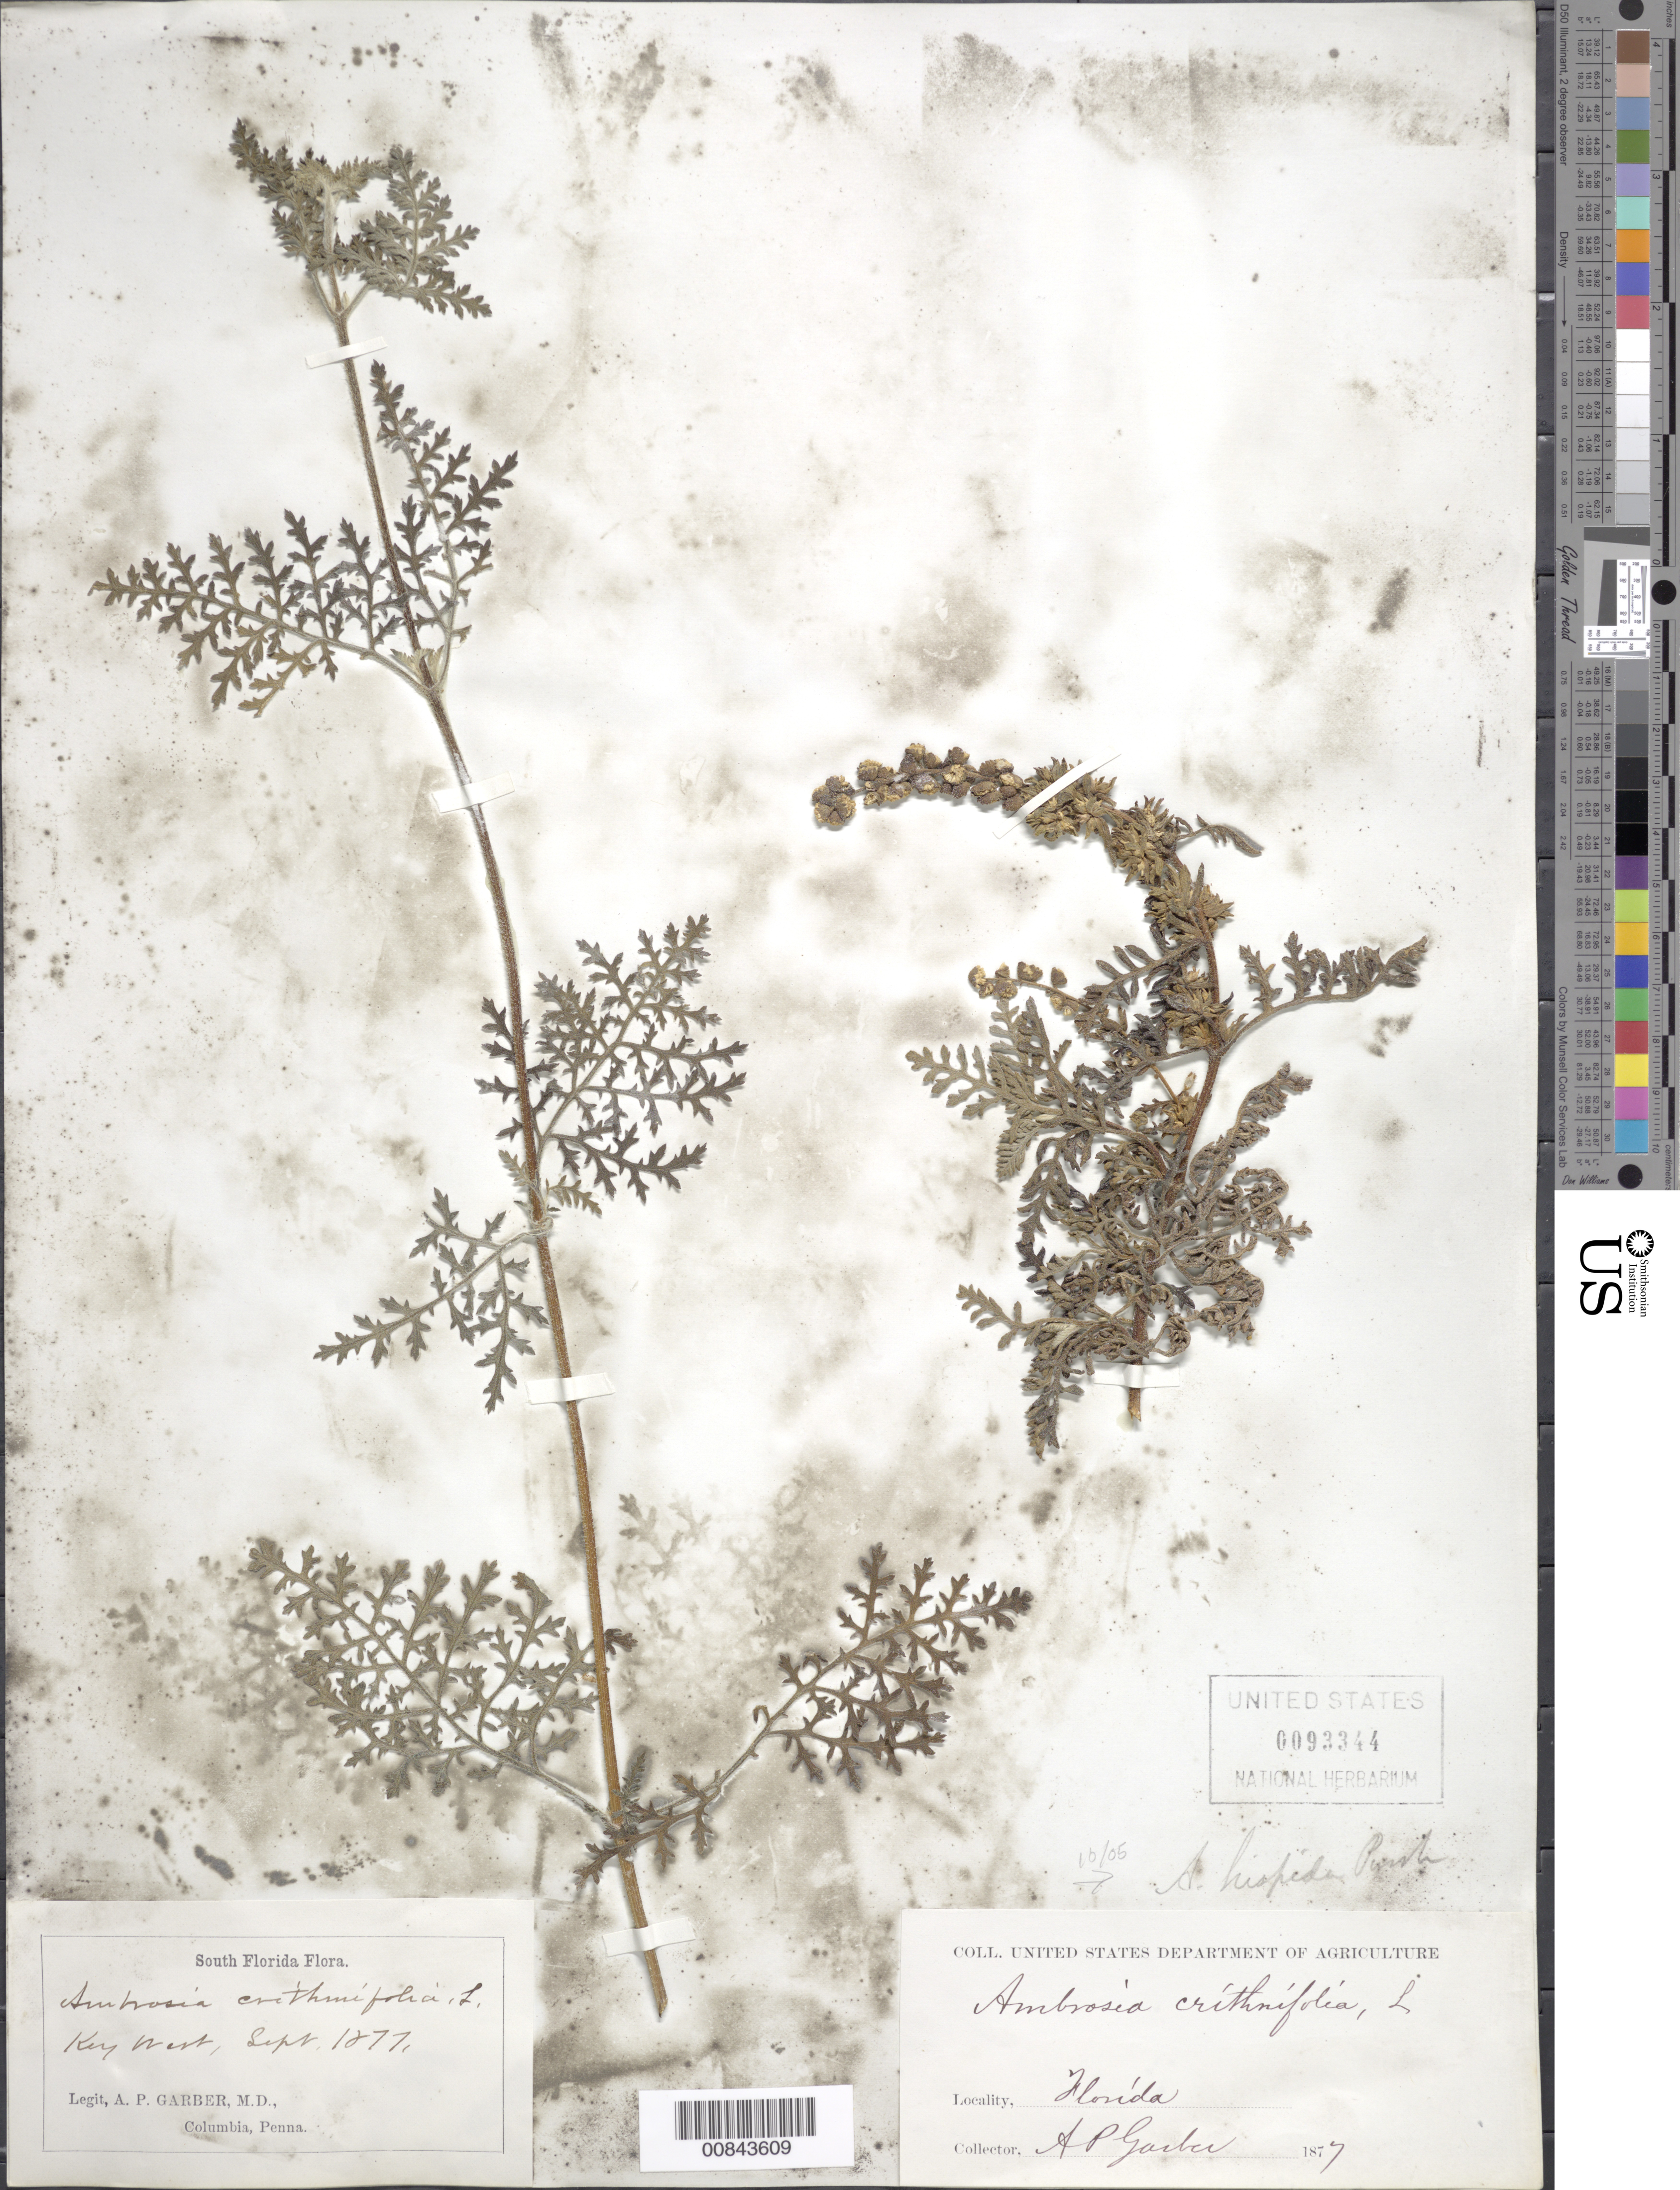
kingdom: Plantae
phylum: Tracheophyta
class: Magnoliopsida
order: Asterales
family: Asteraceae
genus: Ambrosia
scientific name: Ambrosia hispida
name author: Pursh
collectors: A. P. Garber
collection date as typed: Sep 1877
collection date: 1877-09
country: United States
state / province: Florida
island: Key West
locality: Key West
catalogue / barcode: US 93344